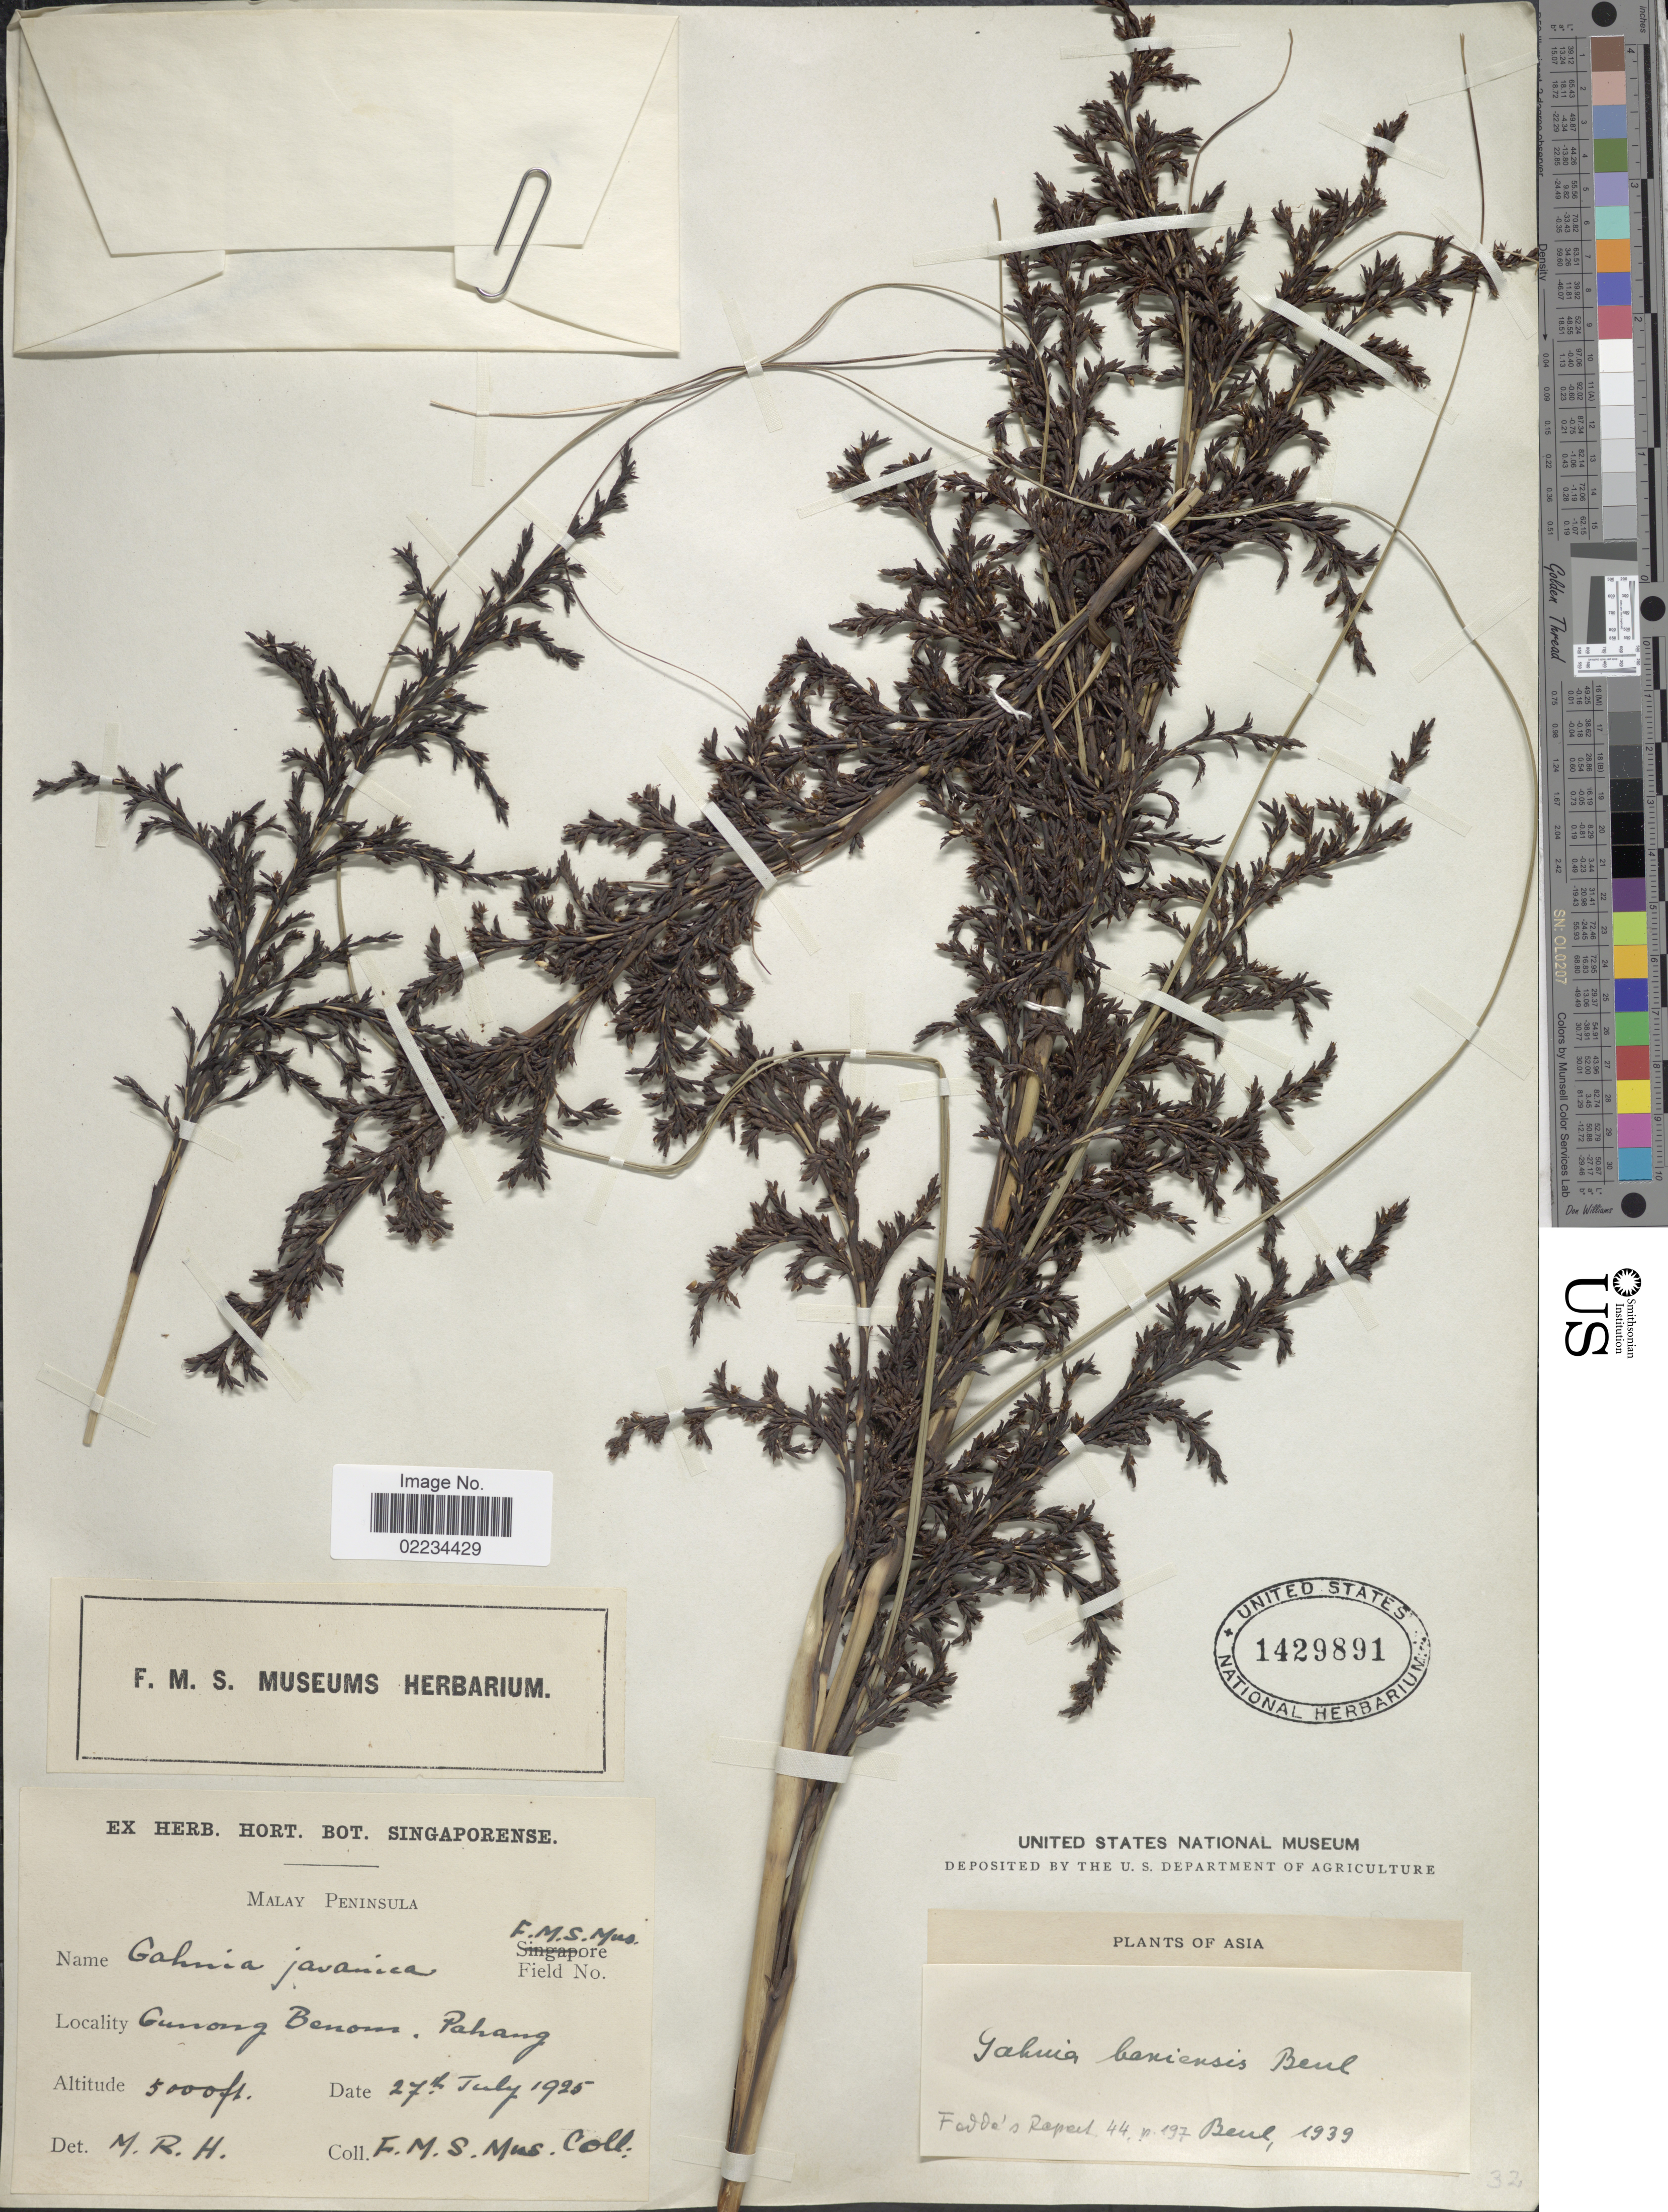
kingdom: Plantae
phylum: Tracheophyta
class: Liliopsida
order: Poales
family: Cyperaceae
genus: Gahnia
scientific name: Gahnia baniensis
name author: Benl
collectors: ex herb. Federated Malay States Museums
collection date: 1925-07-27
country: Malaysia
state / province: Pahang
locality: Malay Peninsula, Gunong Benom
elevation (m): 1524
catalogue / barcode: US 1429891